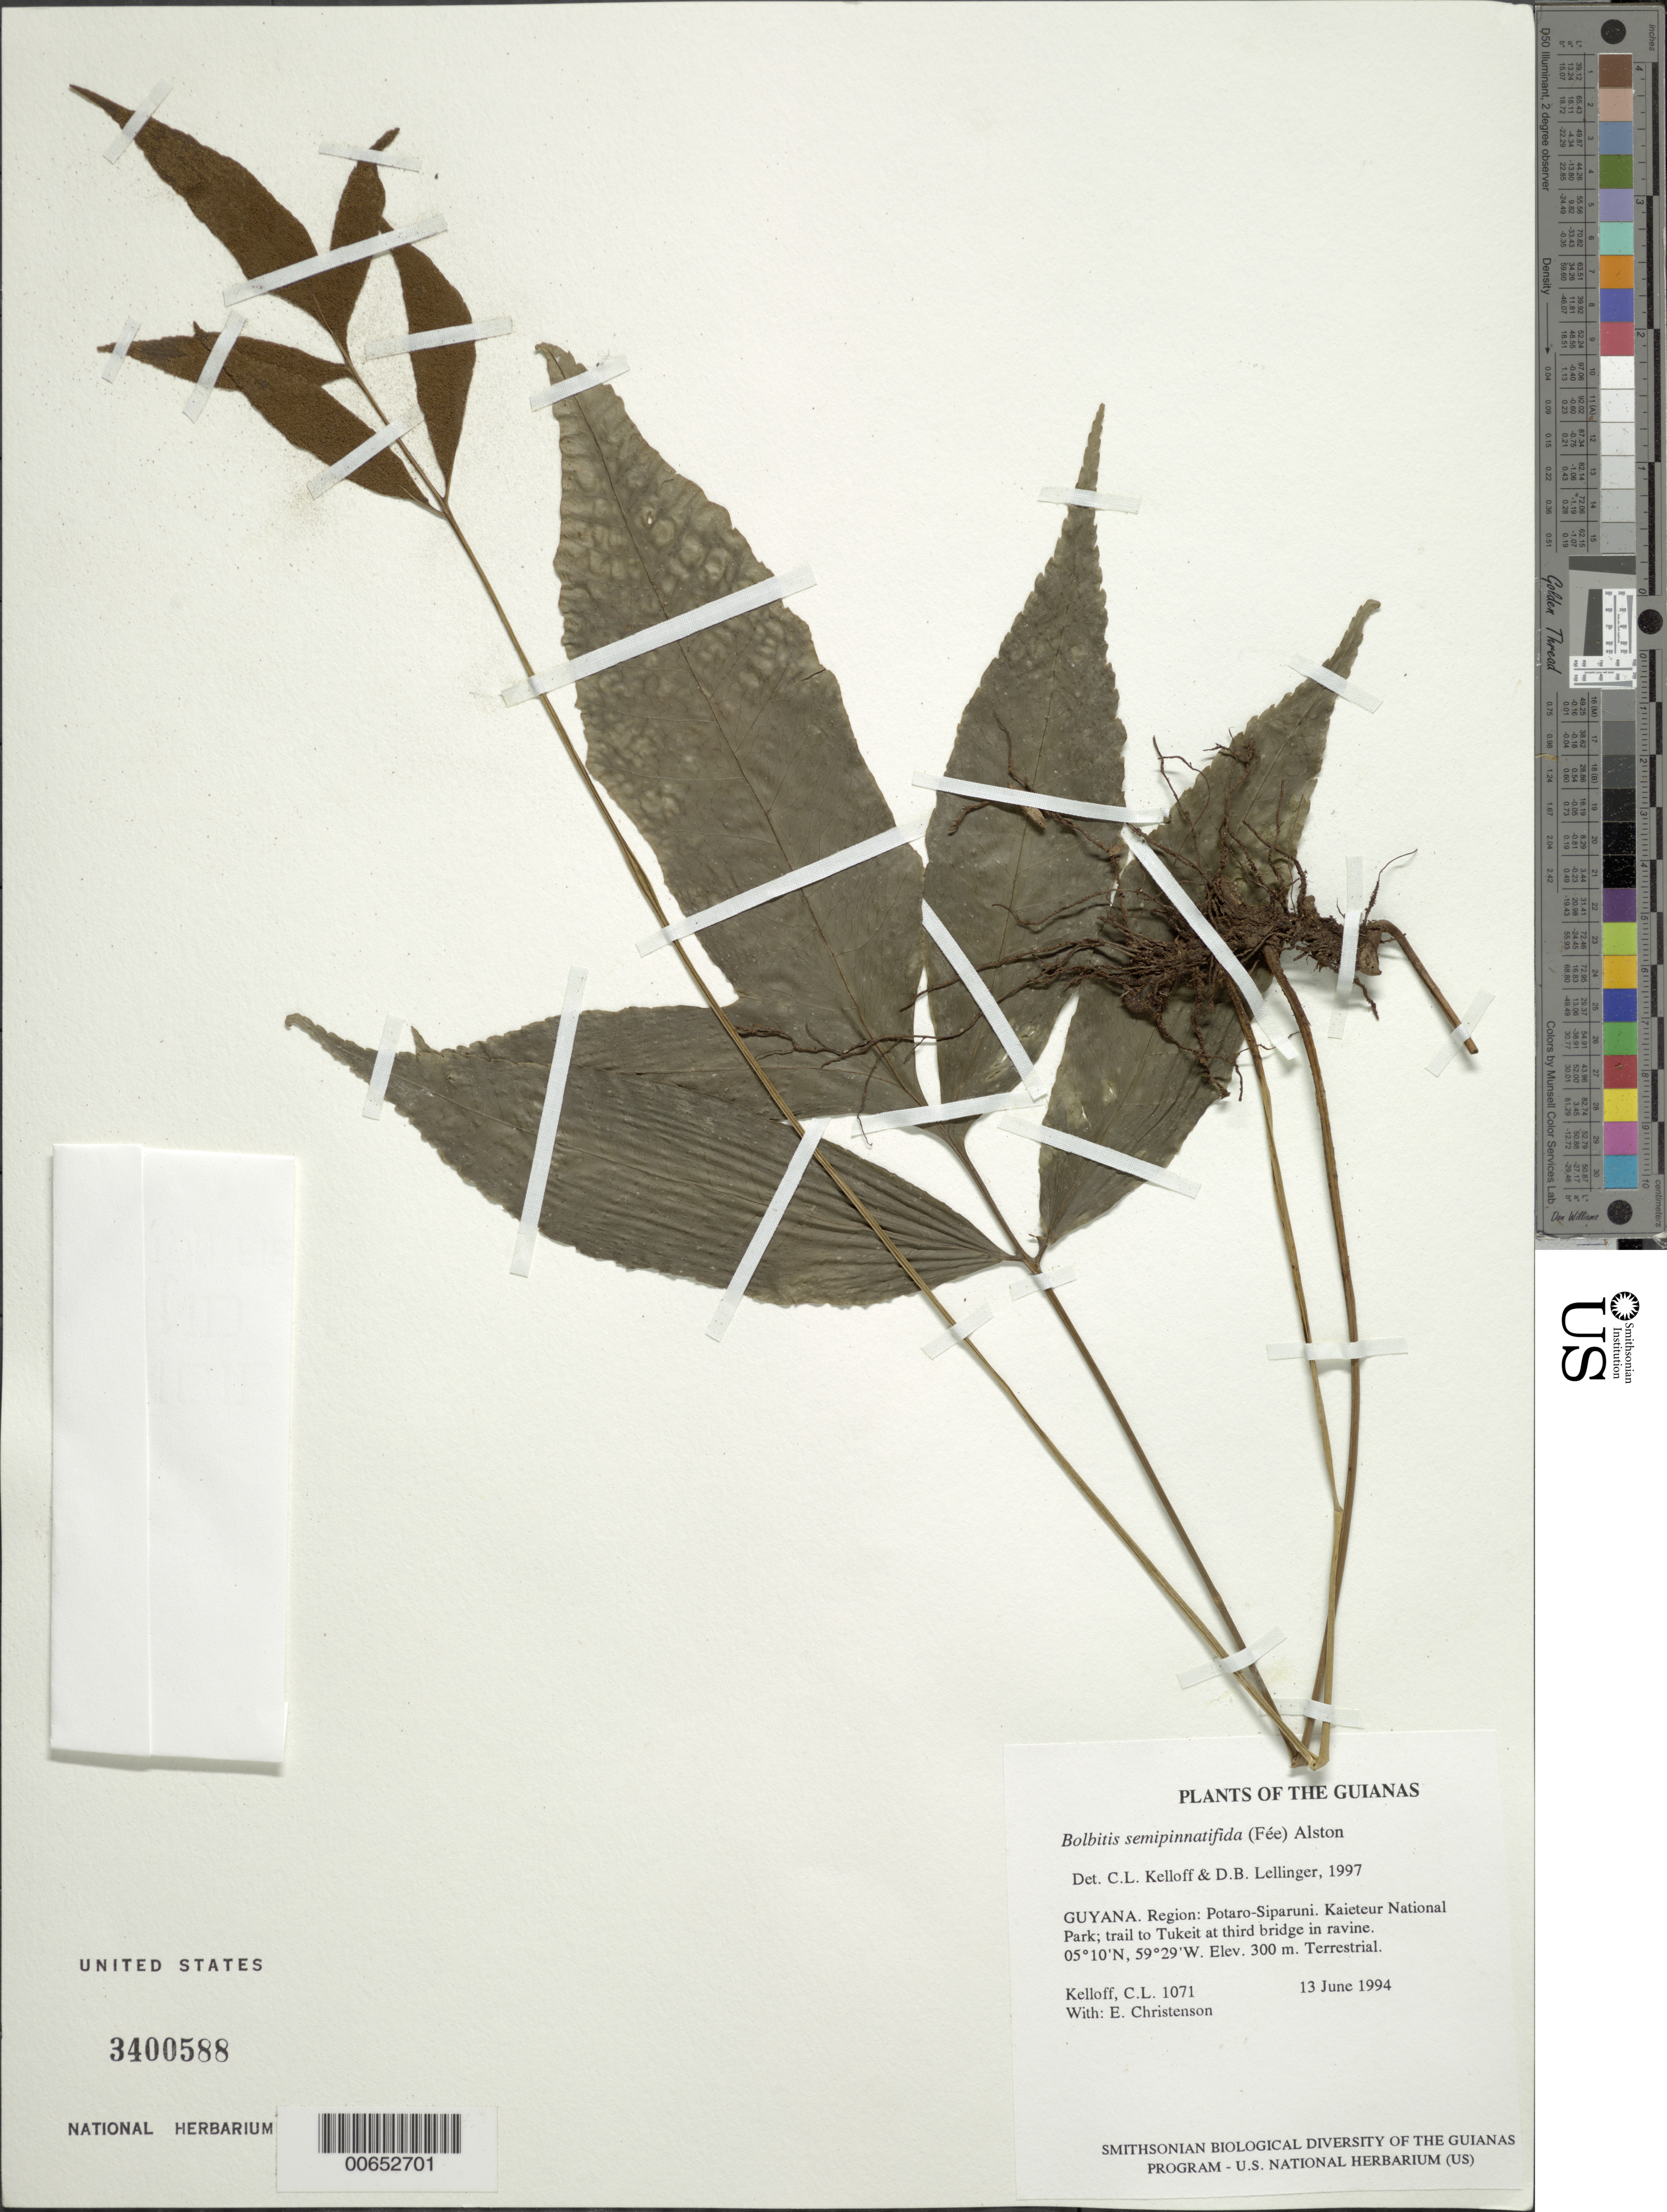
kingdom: Plantae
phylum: Tracheophyta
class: Polypodiopsida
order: Polypodiales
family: Dryopteridaceae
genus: Bolbitis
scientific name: Bolbitis semipinnatifida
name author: (Fée) Alston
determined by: Kelloff, Carol L.; Lellinger, D. B.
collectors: C. L. Kelloff & E. A. Christenson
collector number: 1071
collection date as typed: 13 June 1994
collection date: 1994-06-13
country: Guyana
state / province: Potaro-Siparuni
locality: Kaieteur National Park; trail to Tukeit at third bridge in ravine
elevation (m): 300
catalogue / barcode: US 3400588